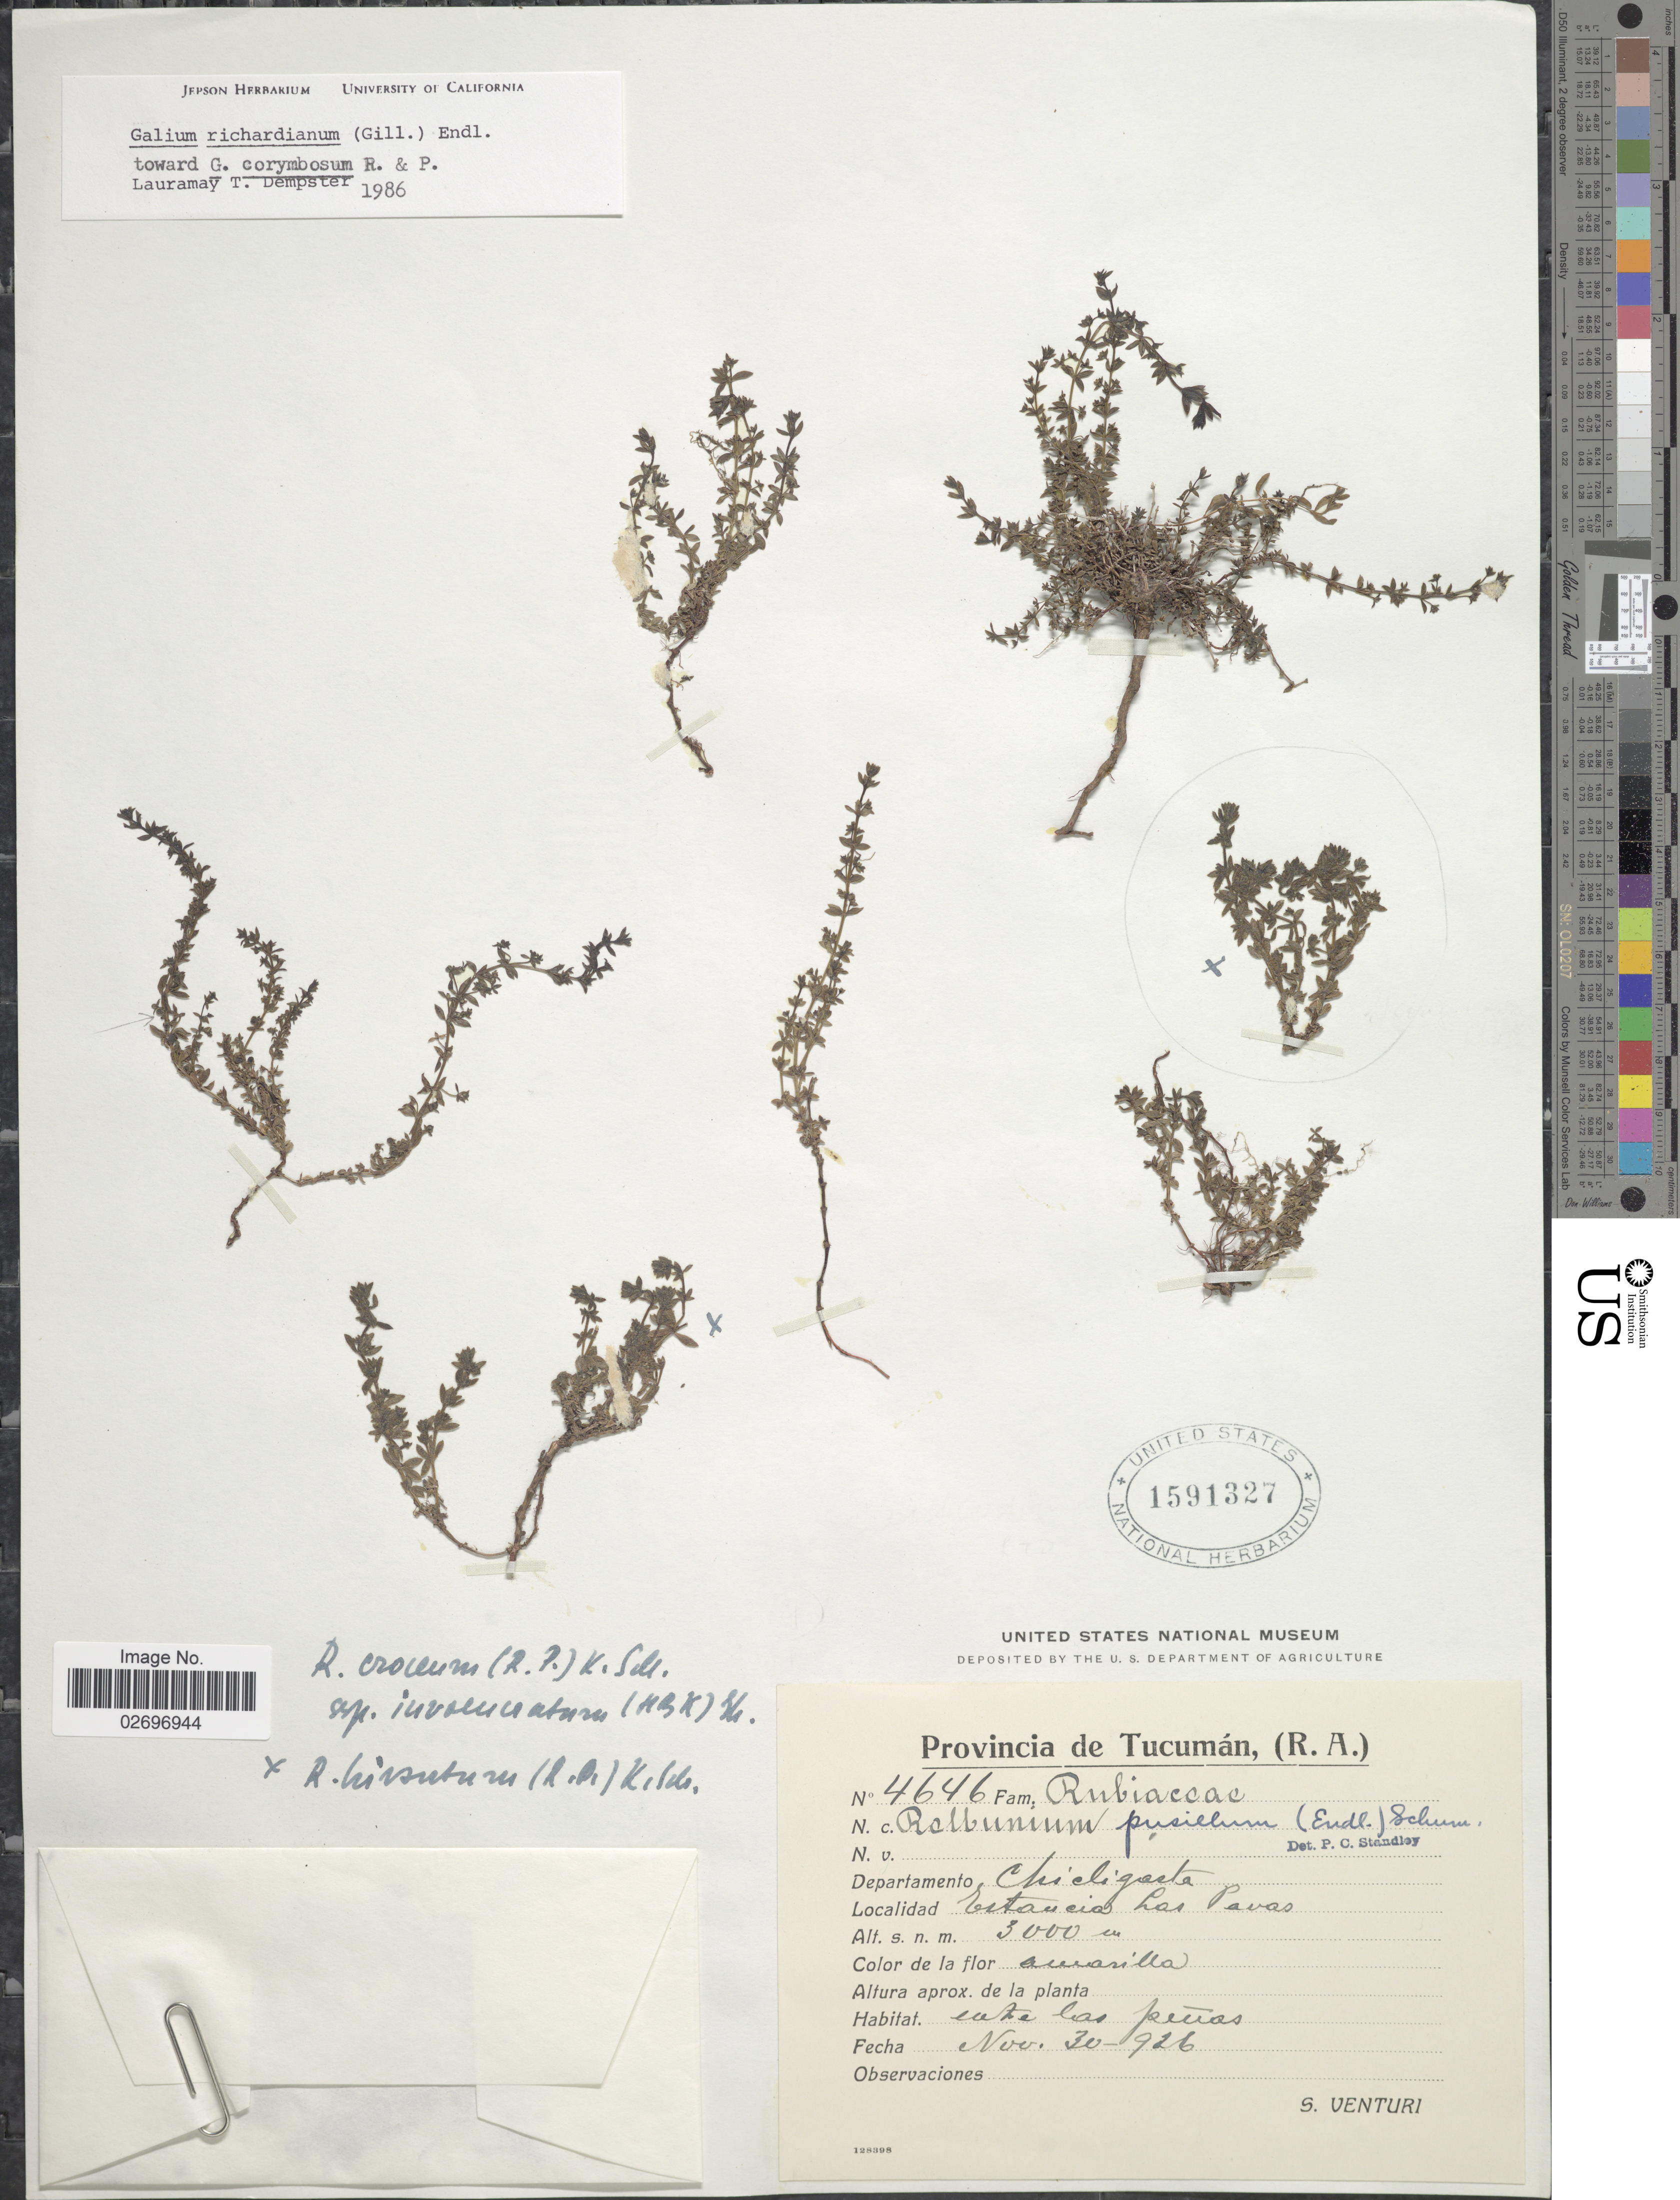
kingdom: Plantae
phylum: Tracheophyta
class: Magnoliopsida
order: Gentianales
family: Rubiaceae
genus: Galium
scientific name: Galium richardianum subsp. richardianum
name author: (Gillies ex Hook. & Arn.) Endl. ex Walp.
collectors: S. Venturi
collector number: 4646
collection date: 1926-11-30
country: Argentina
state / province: Tucuman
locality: Provincia de Tucuman, (R.A.), Departamento Chicligasta, Estancia Las Pavas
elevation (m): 3000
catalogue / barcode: US 1591327